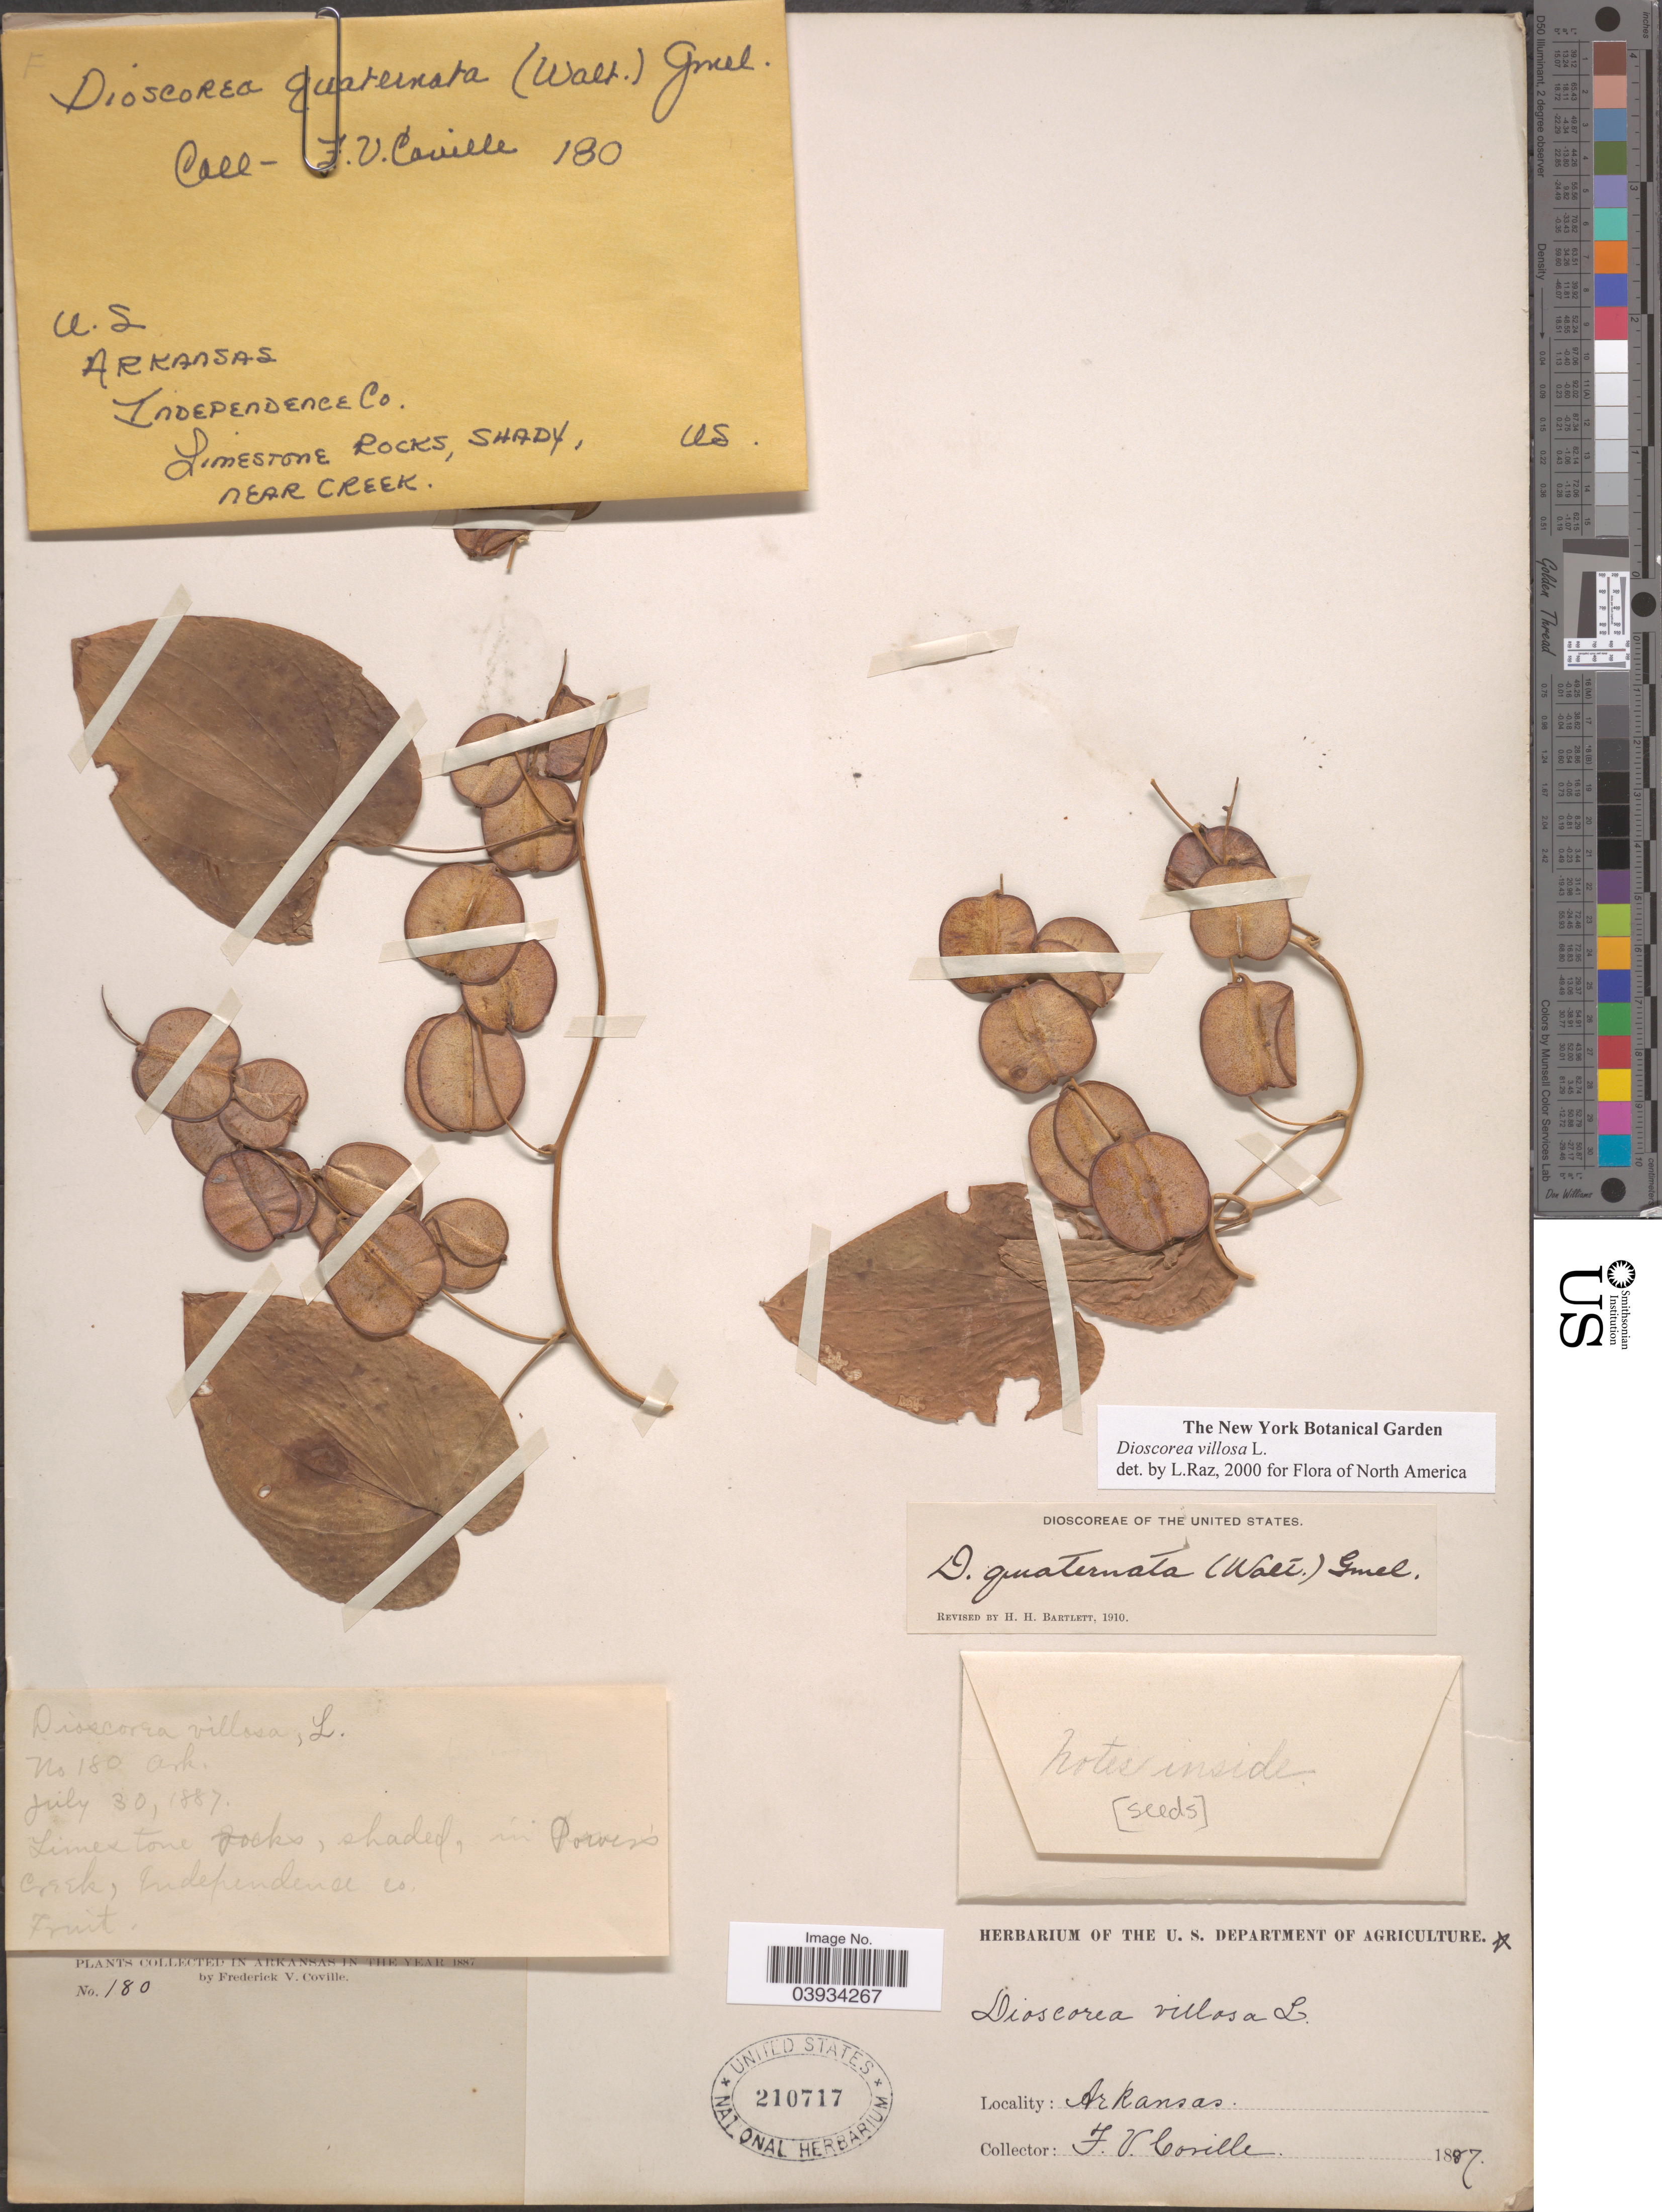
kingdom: Plantae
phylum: Tracheophyta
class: Liliopsida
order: Dioscoreales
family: Dioscoreaceae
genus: Dioscorea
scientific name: Dioscorea villosa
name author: L.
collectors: F. V. Coville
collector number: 180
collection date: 1887-07-30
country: United States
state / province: Arkansas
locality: Independence Co. Power's Creek.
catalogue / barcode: US 210717